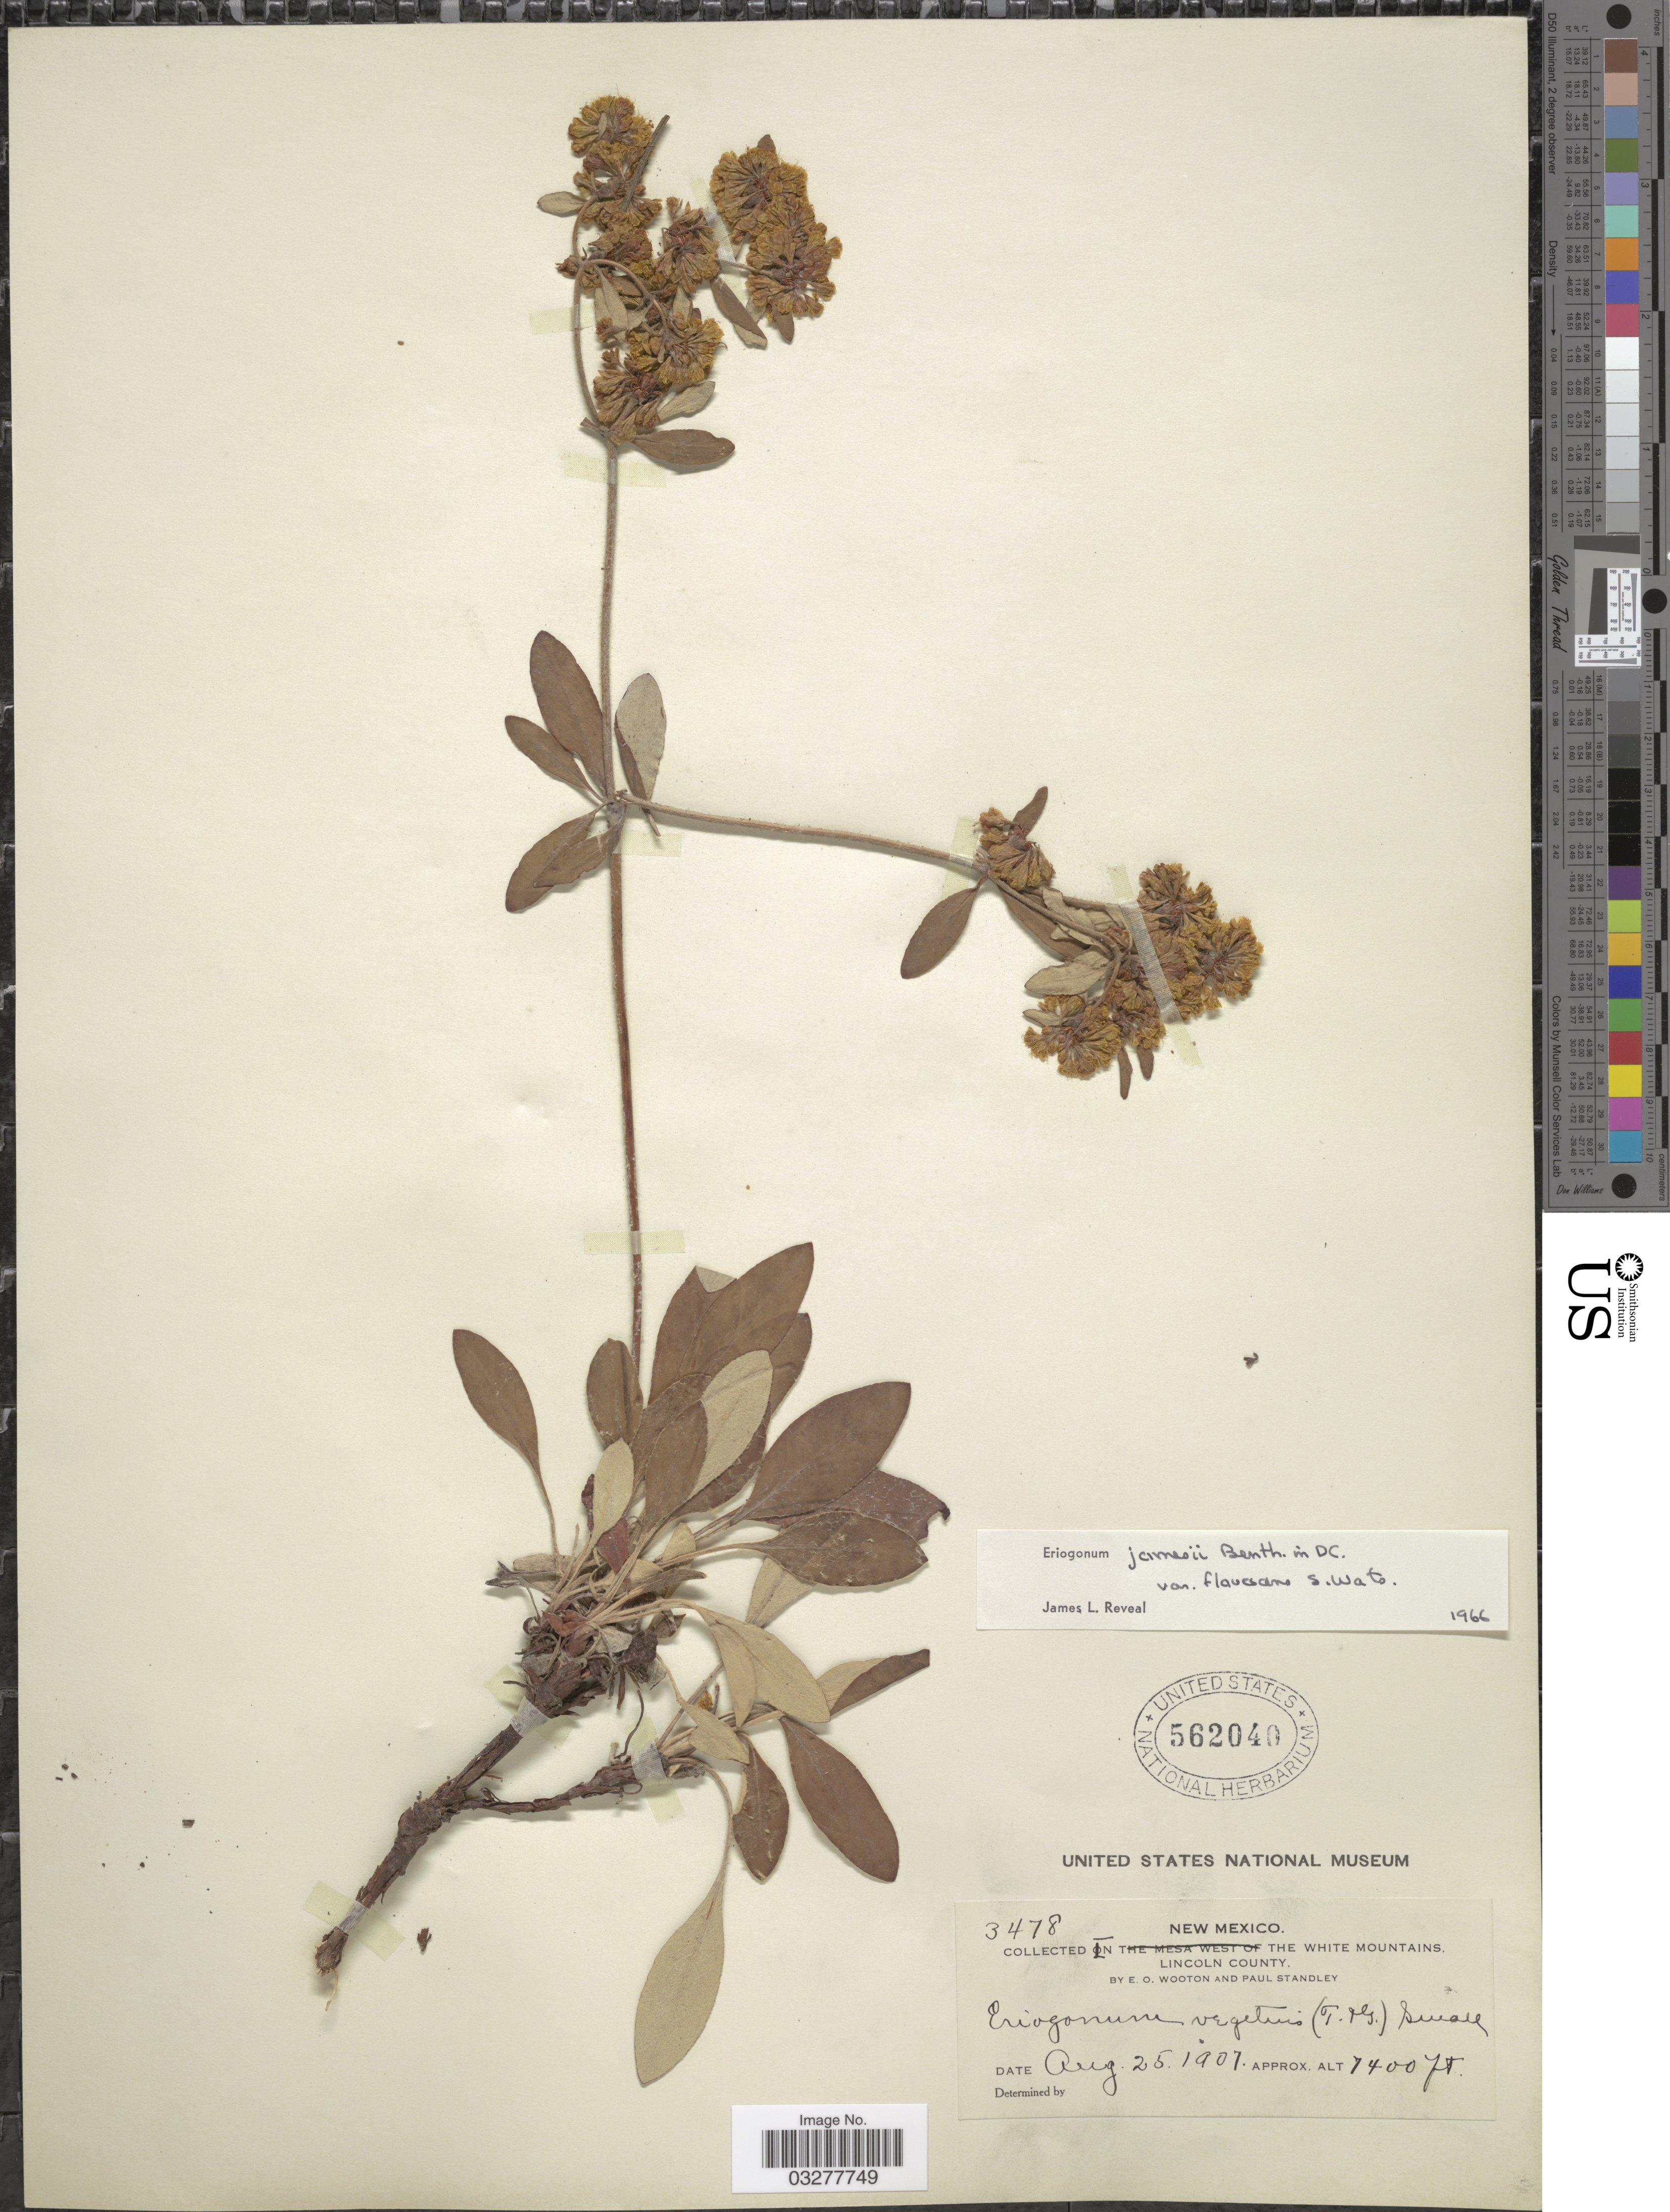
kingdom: Plantae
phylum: Tracheophyta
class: Magnoliopsida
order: Caryophyllales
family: Polygonaceae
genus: Eriogonum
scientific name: Eriogonum jamesii var. flavescens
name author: S. Watson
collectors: E. O. Wooton & P. C. Standley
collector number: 3478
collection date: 1907-08-25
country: United States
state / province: New Mexico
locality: The White Mountains, Lincoln County.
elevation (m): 2256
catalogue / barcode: US 562040